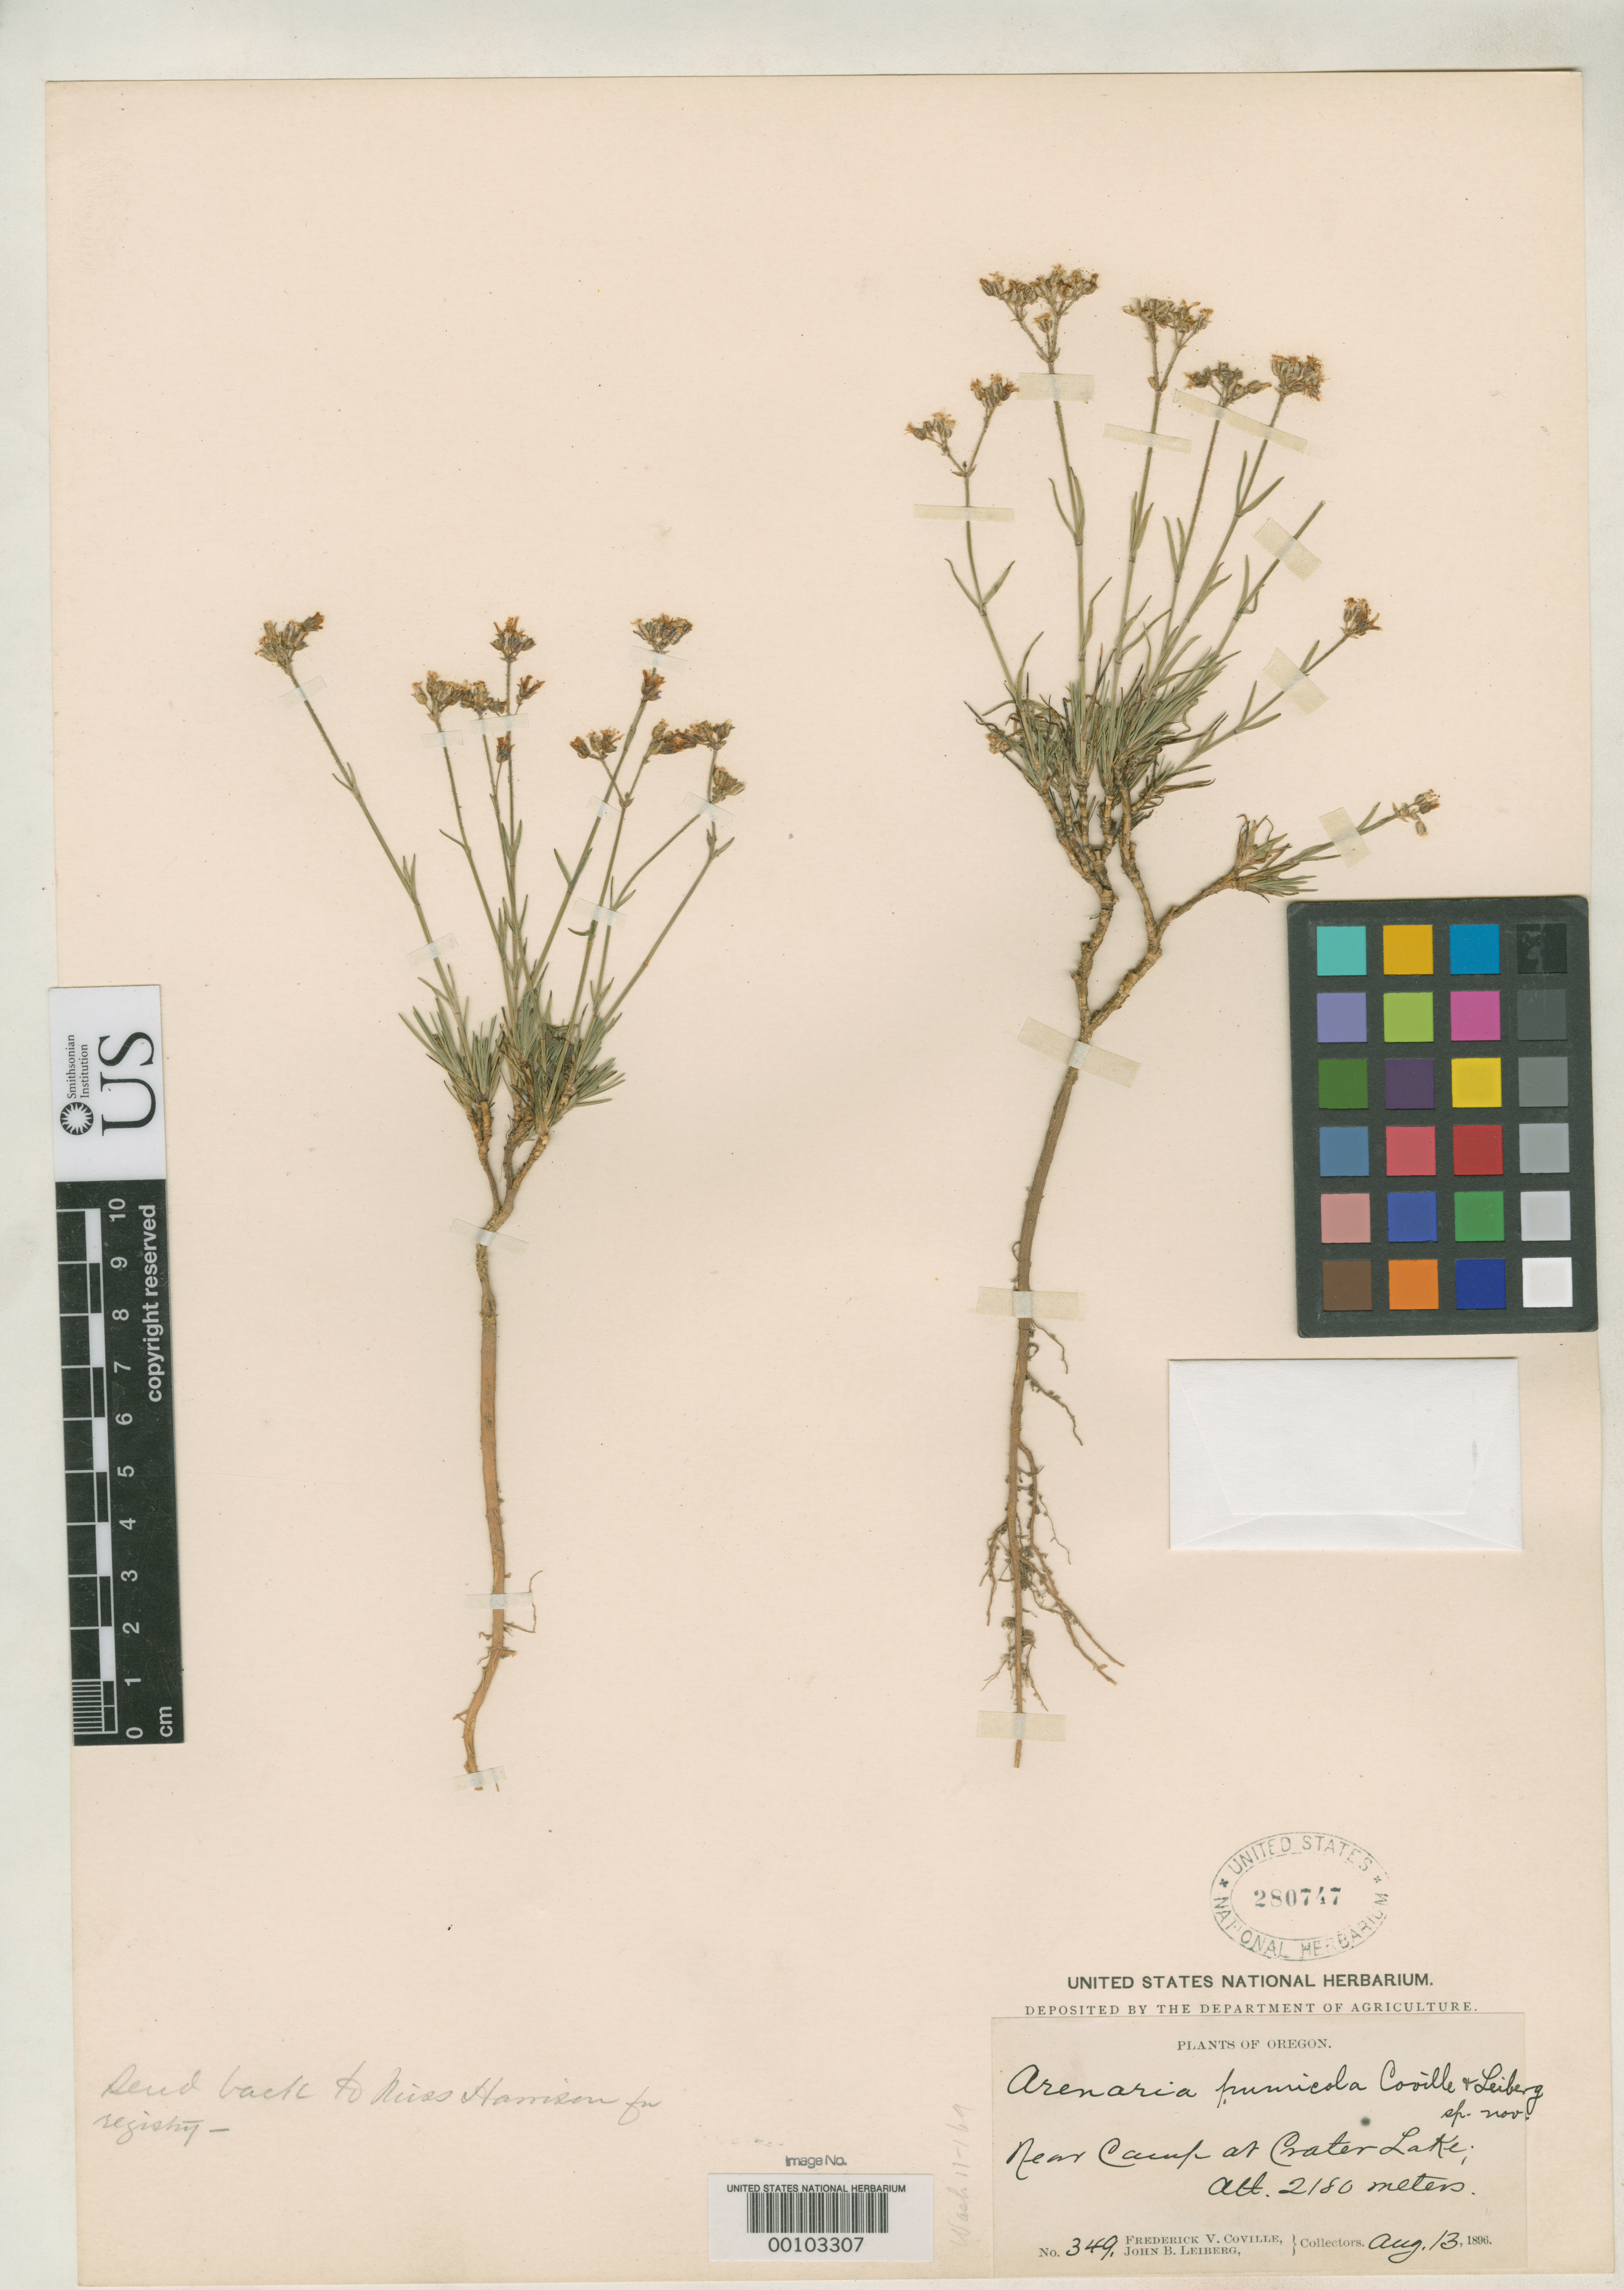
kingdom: Plantae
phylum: Tracheophyta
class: Magnoliopsida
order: Caryophyllales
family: Caryophyllaceae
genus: Arenaria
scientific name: Arenaria pumicola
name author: Coville & Leiberg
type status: Holotype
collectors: F. V. Coville & J. Leiberg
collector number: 349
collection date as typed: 13 Aug 1896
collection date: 1896-08-13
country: United States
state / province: Oregon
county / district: Klamath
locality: Crater Lake National Park, Crater Lake.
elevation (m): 2180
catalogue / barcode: US 280747